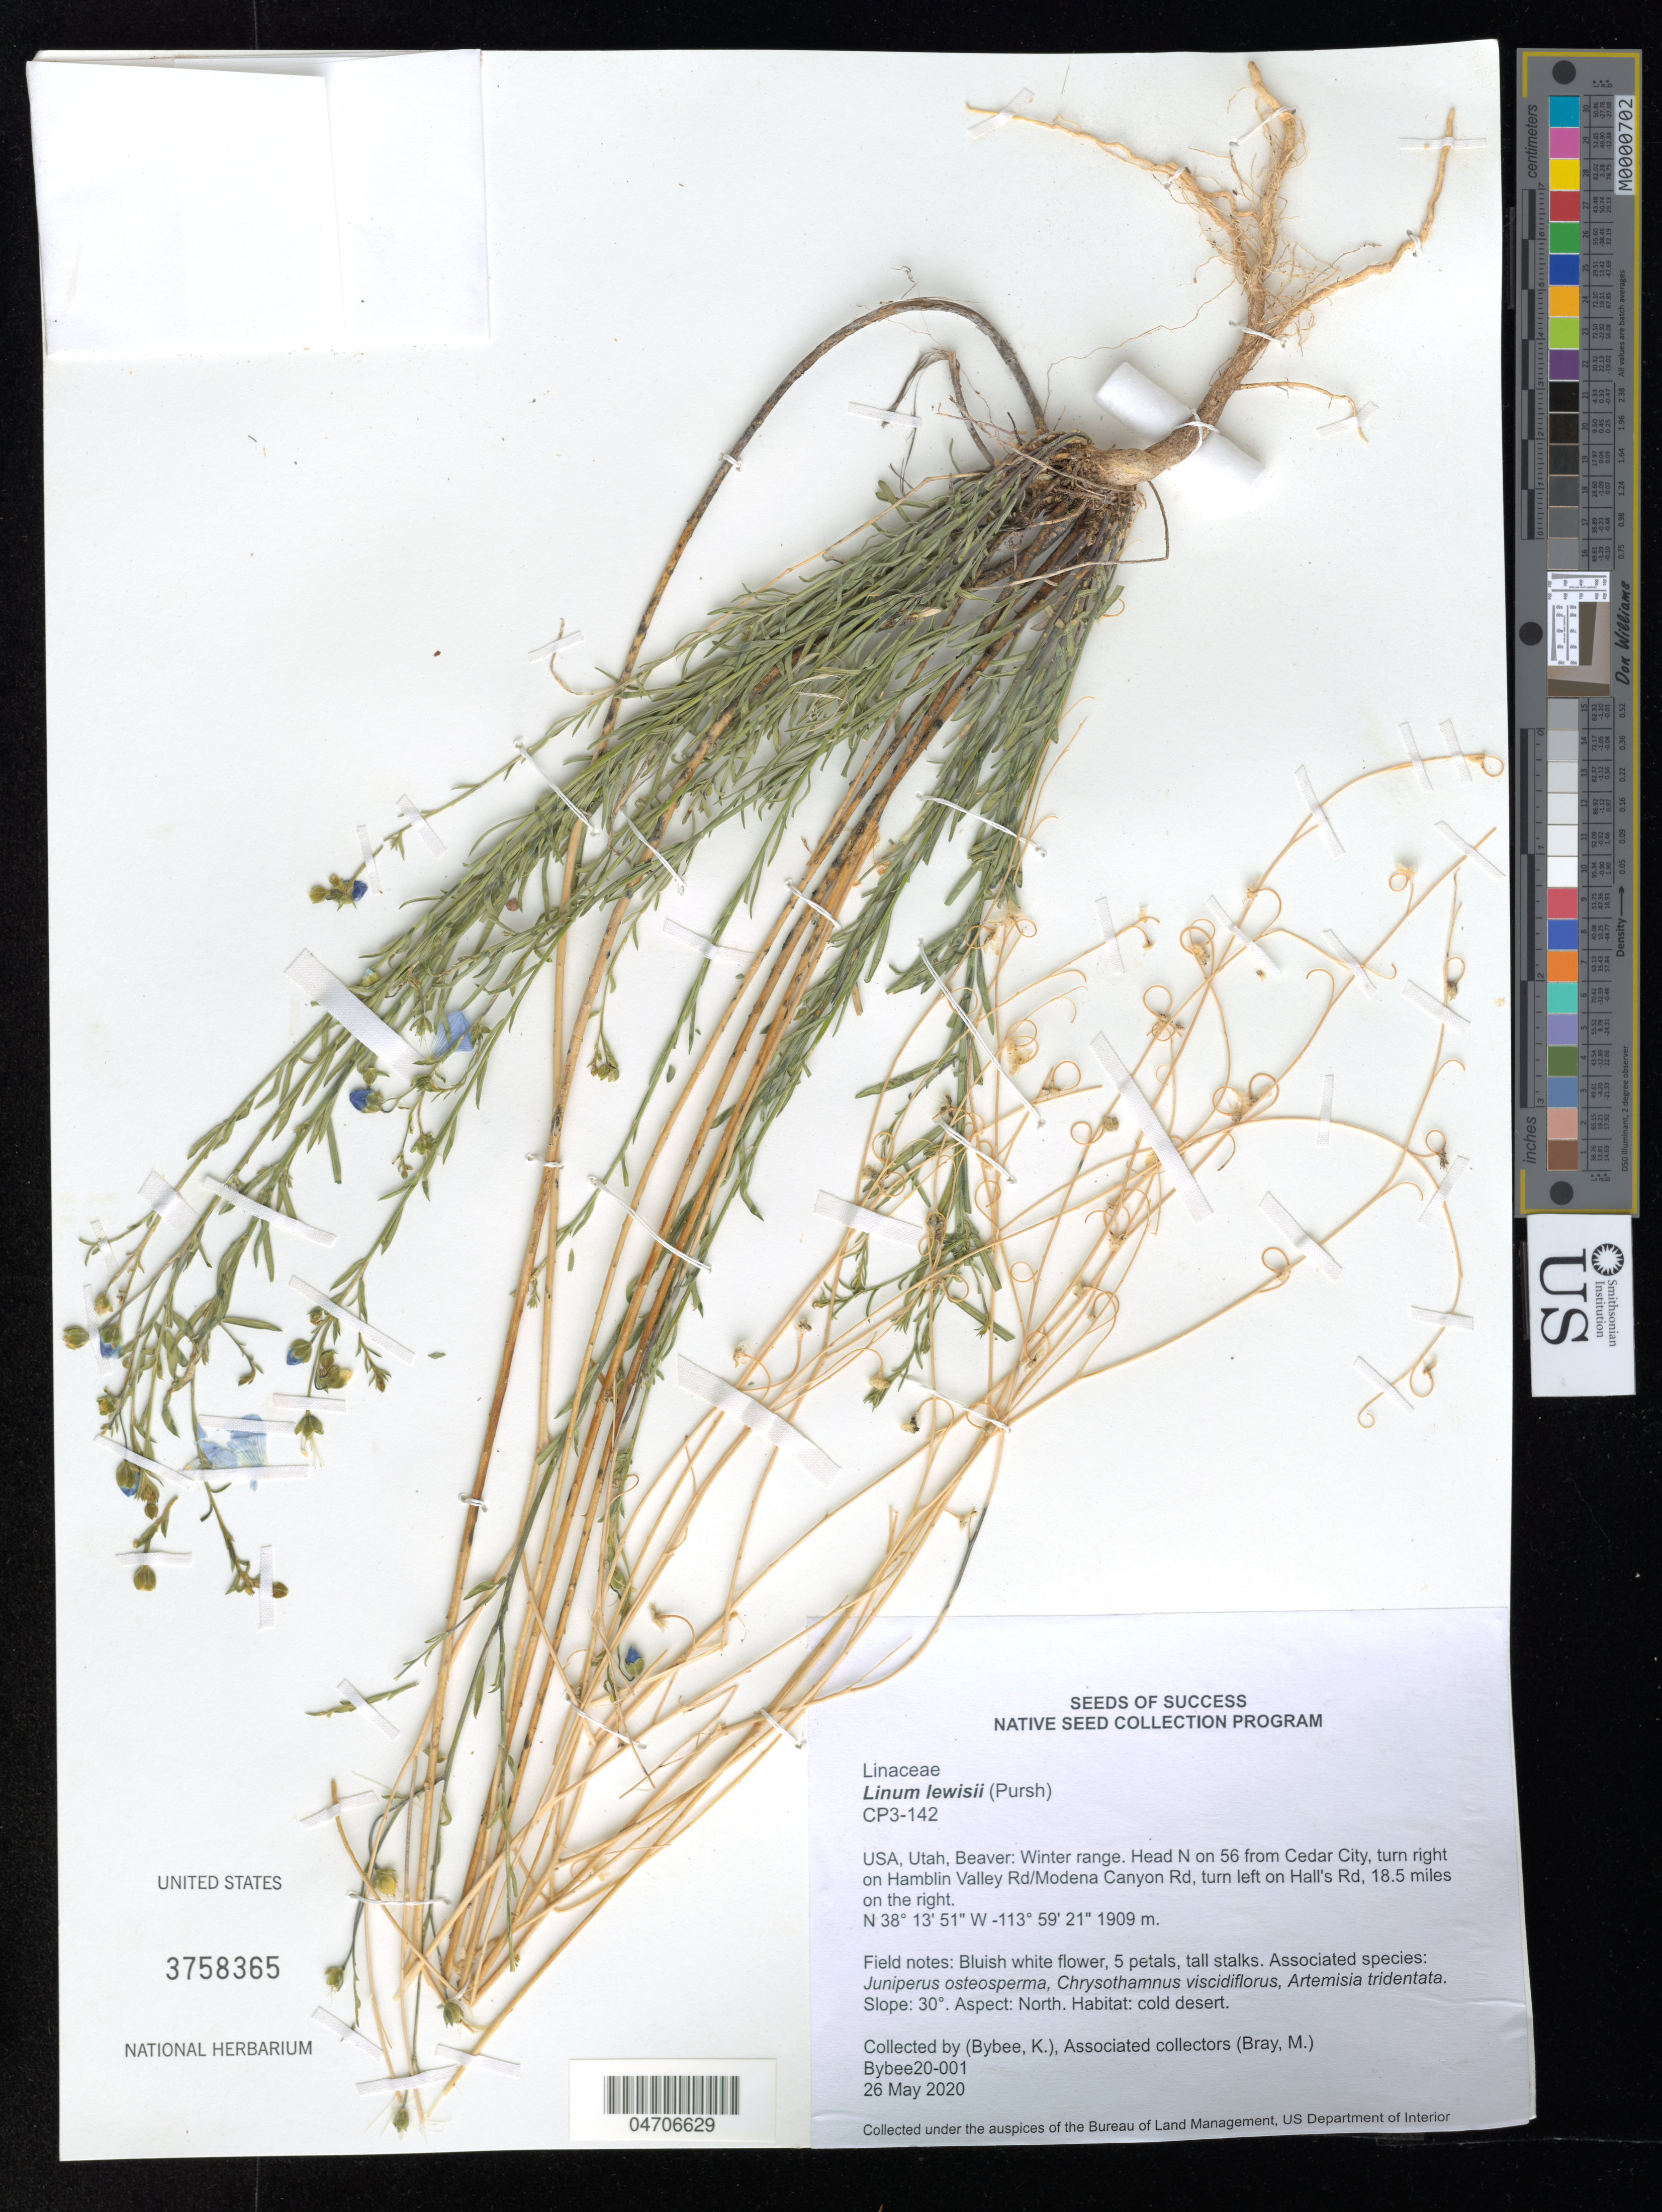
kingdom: Plantae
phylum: Tracheophyta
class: Magnoliopsida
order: Malpighiales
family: Linaceae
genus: Linum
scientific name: Linum lewisii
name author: Pursh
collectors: C. Quadros & F. Torchelsen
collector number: Bybee20-001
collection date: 2020-05-26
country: United States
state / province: Utah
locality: Beaver: Winter range. Head N on 56 from Cedar City, turn right on Hamblin Valley Rd/Modena Canyon Rd, turn left on Hall's Rd, 18.5 miles on the right.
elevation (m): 1909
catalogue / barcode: US 3758365